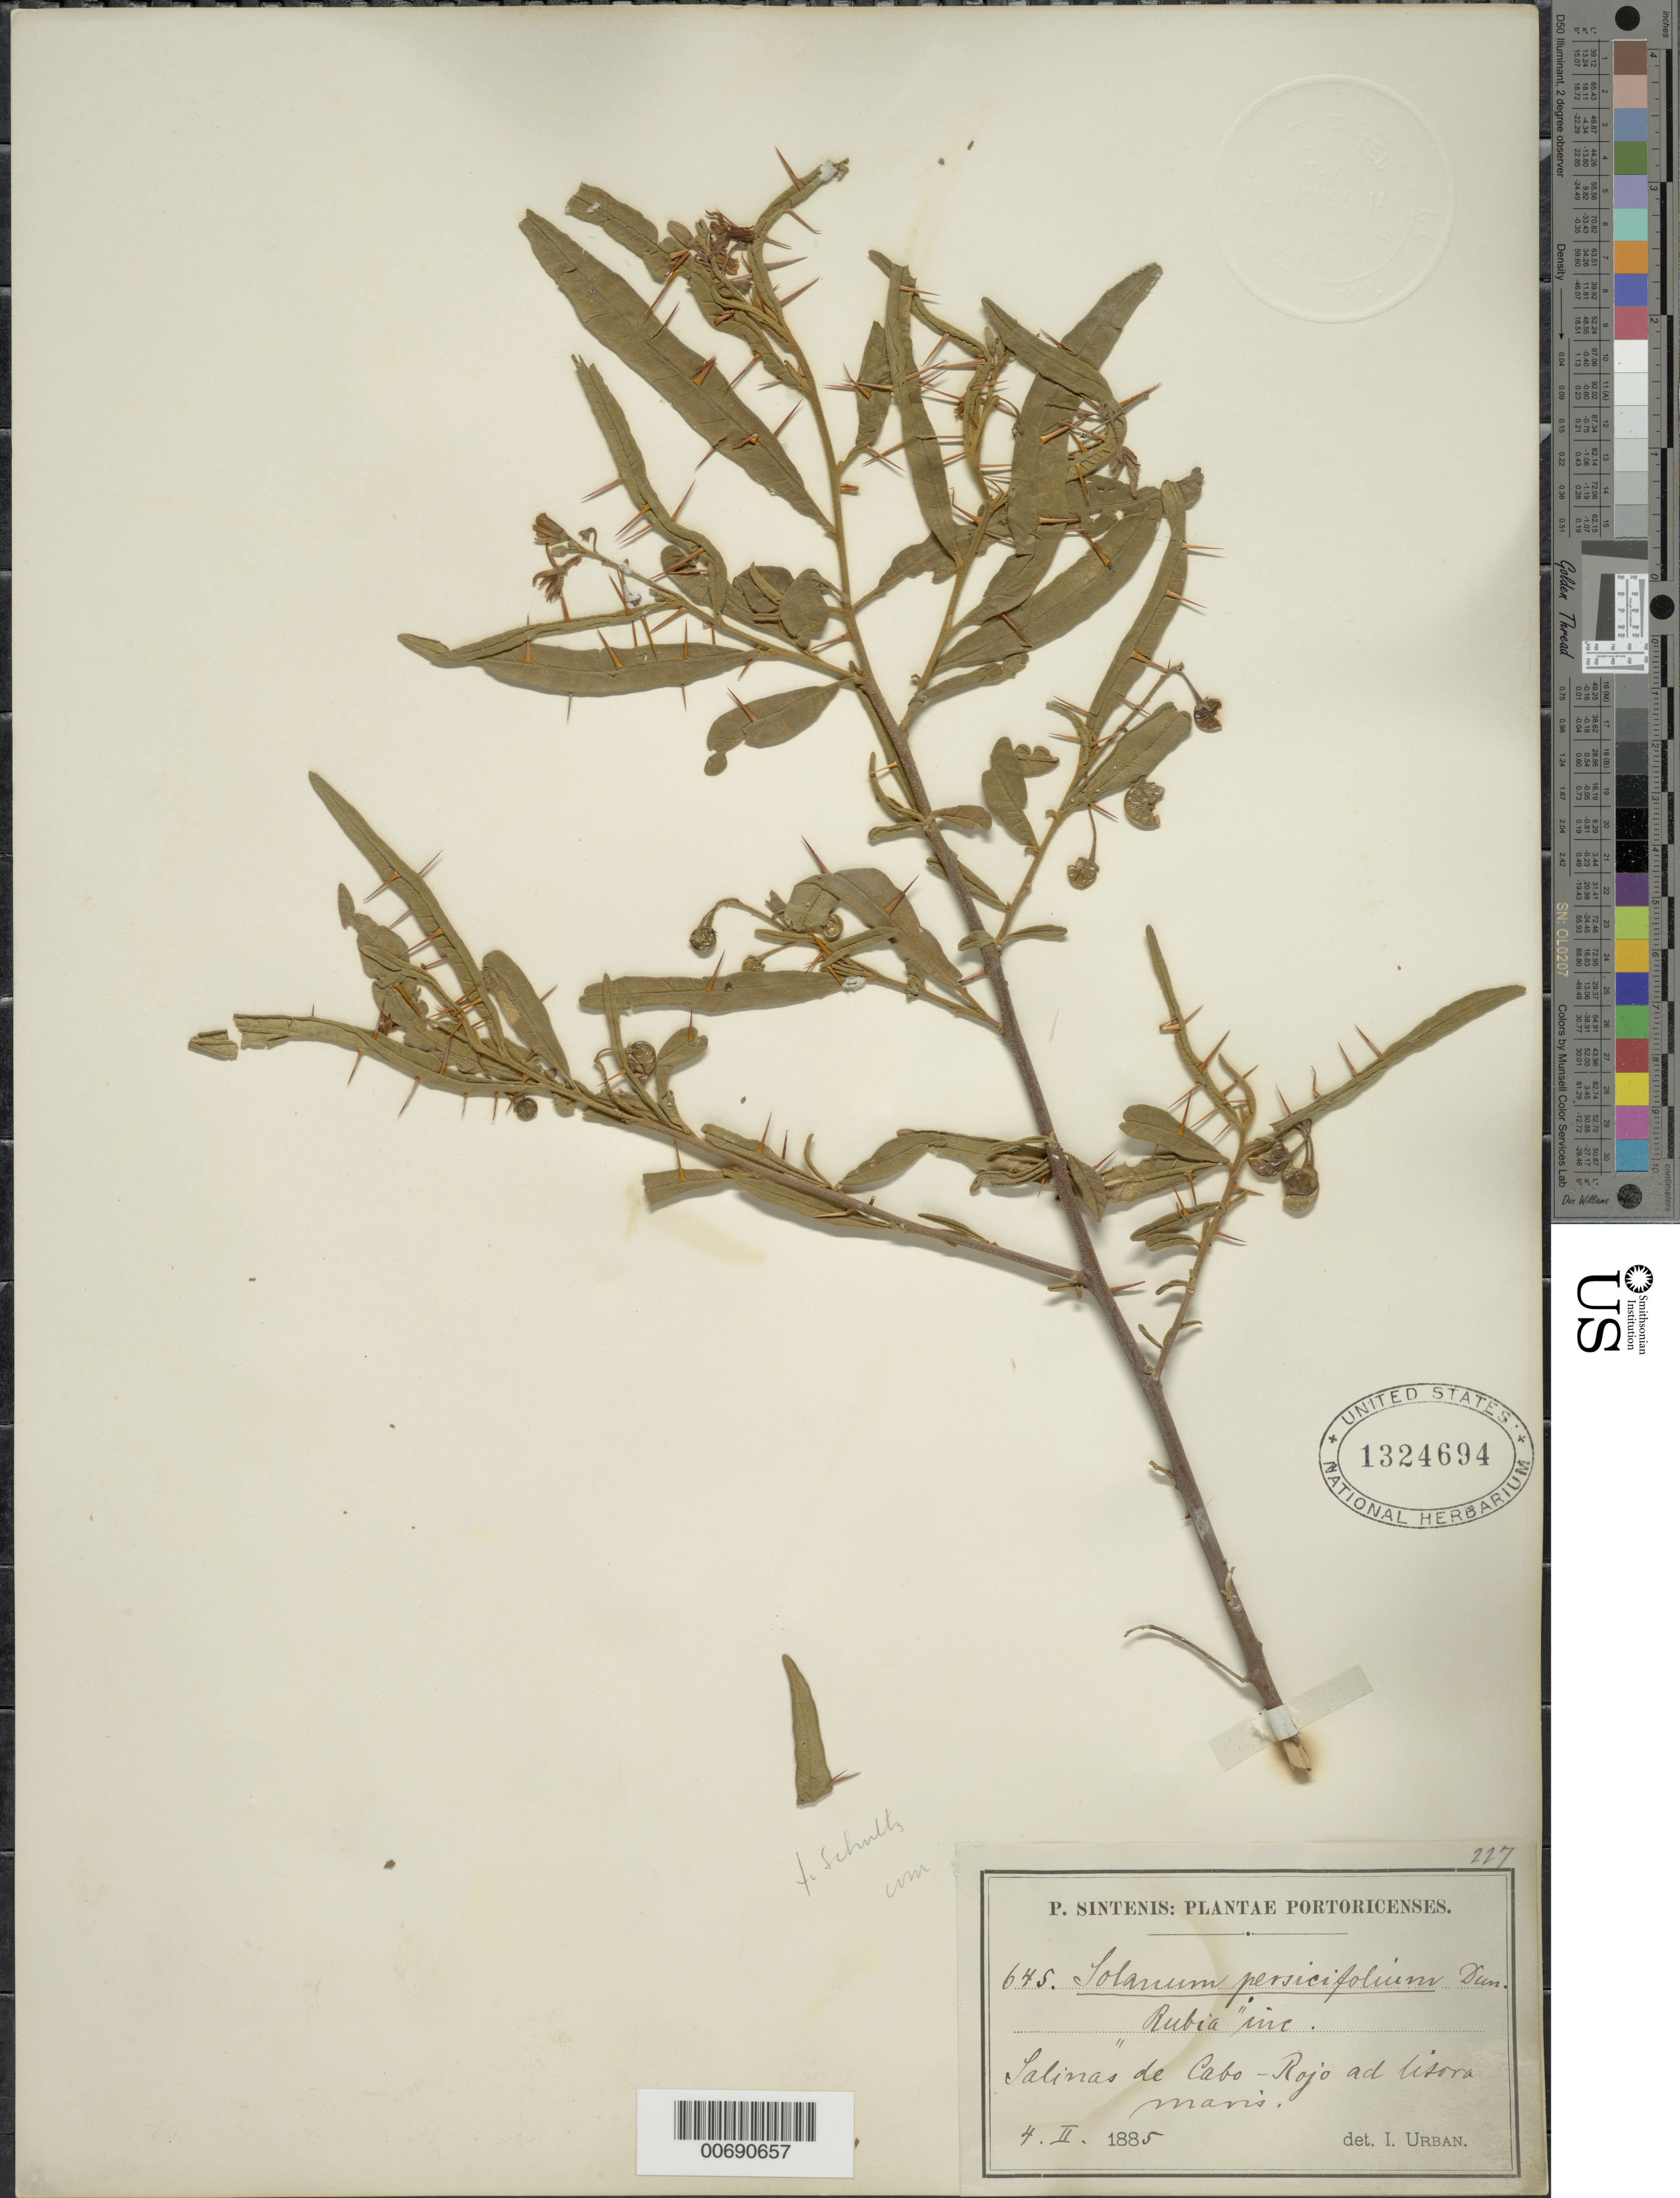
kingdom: Plantae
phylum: Tracheophyta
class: Magnoliopsida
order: Solanales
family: Solanaceae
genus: Solanum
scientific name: Solanum persicifolium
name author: Dunal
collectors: P. Sintenis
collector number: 645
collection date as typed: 04 Feb 1885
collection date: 1885-02-04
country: Puerto Rico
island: Greater Antilles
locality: Salinas de Cabo Rojo ad litoramanis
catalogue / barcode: US 1324694